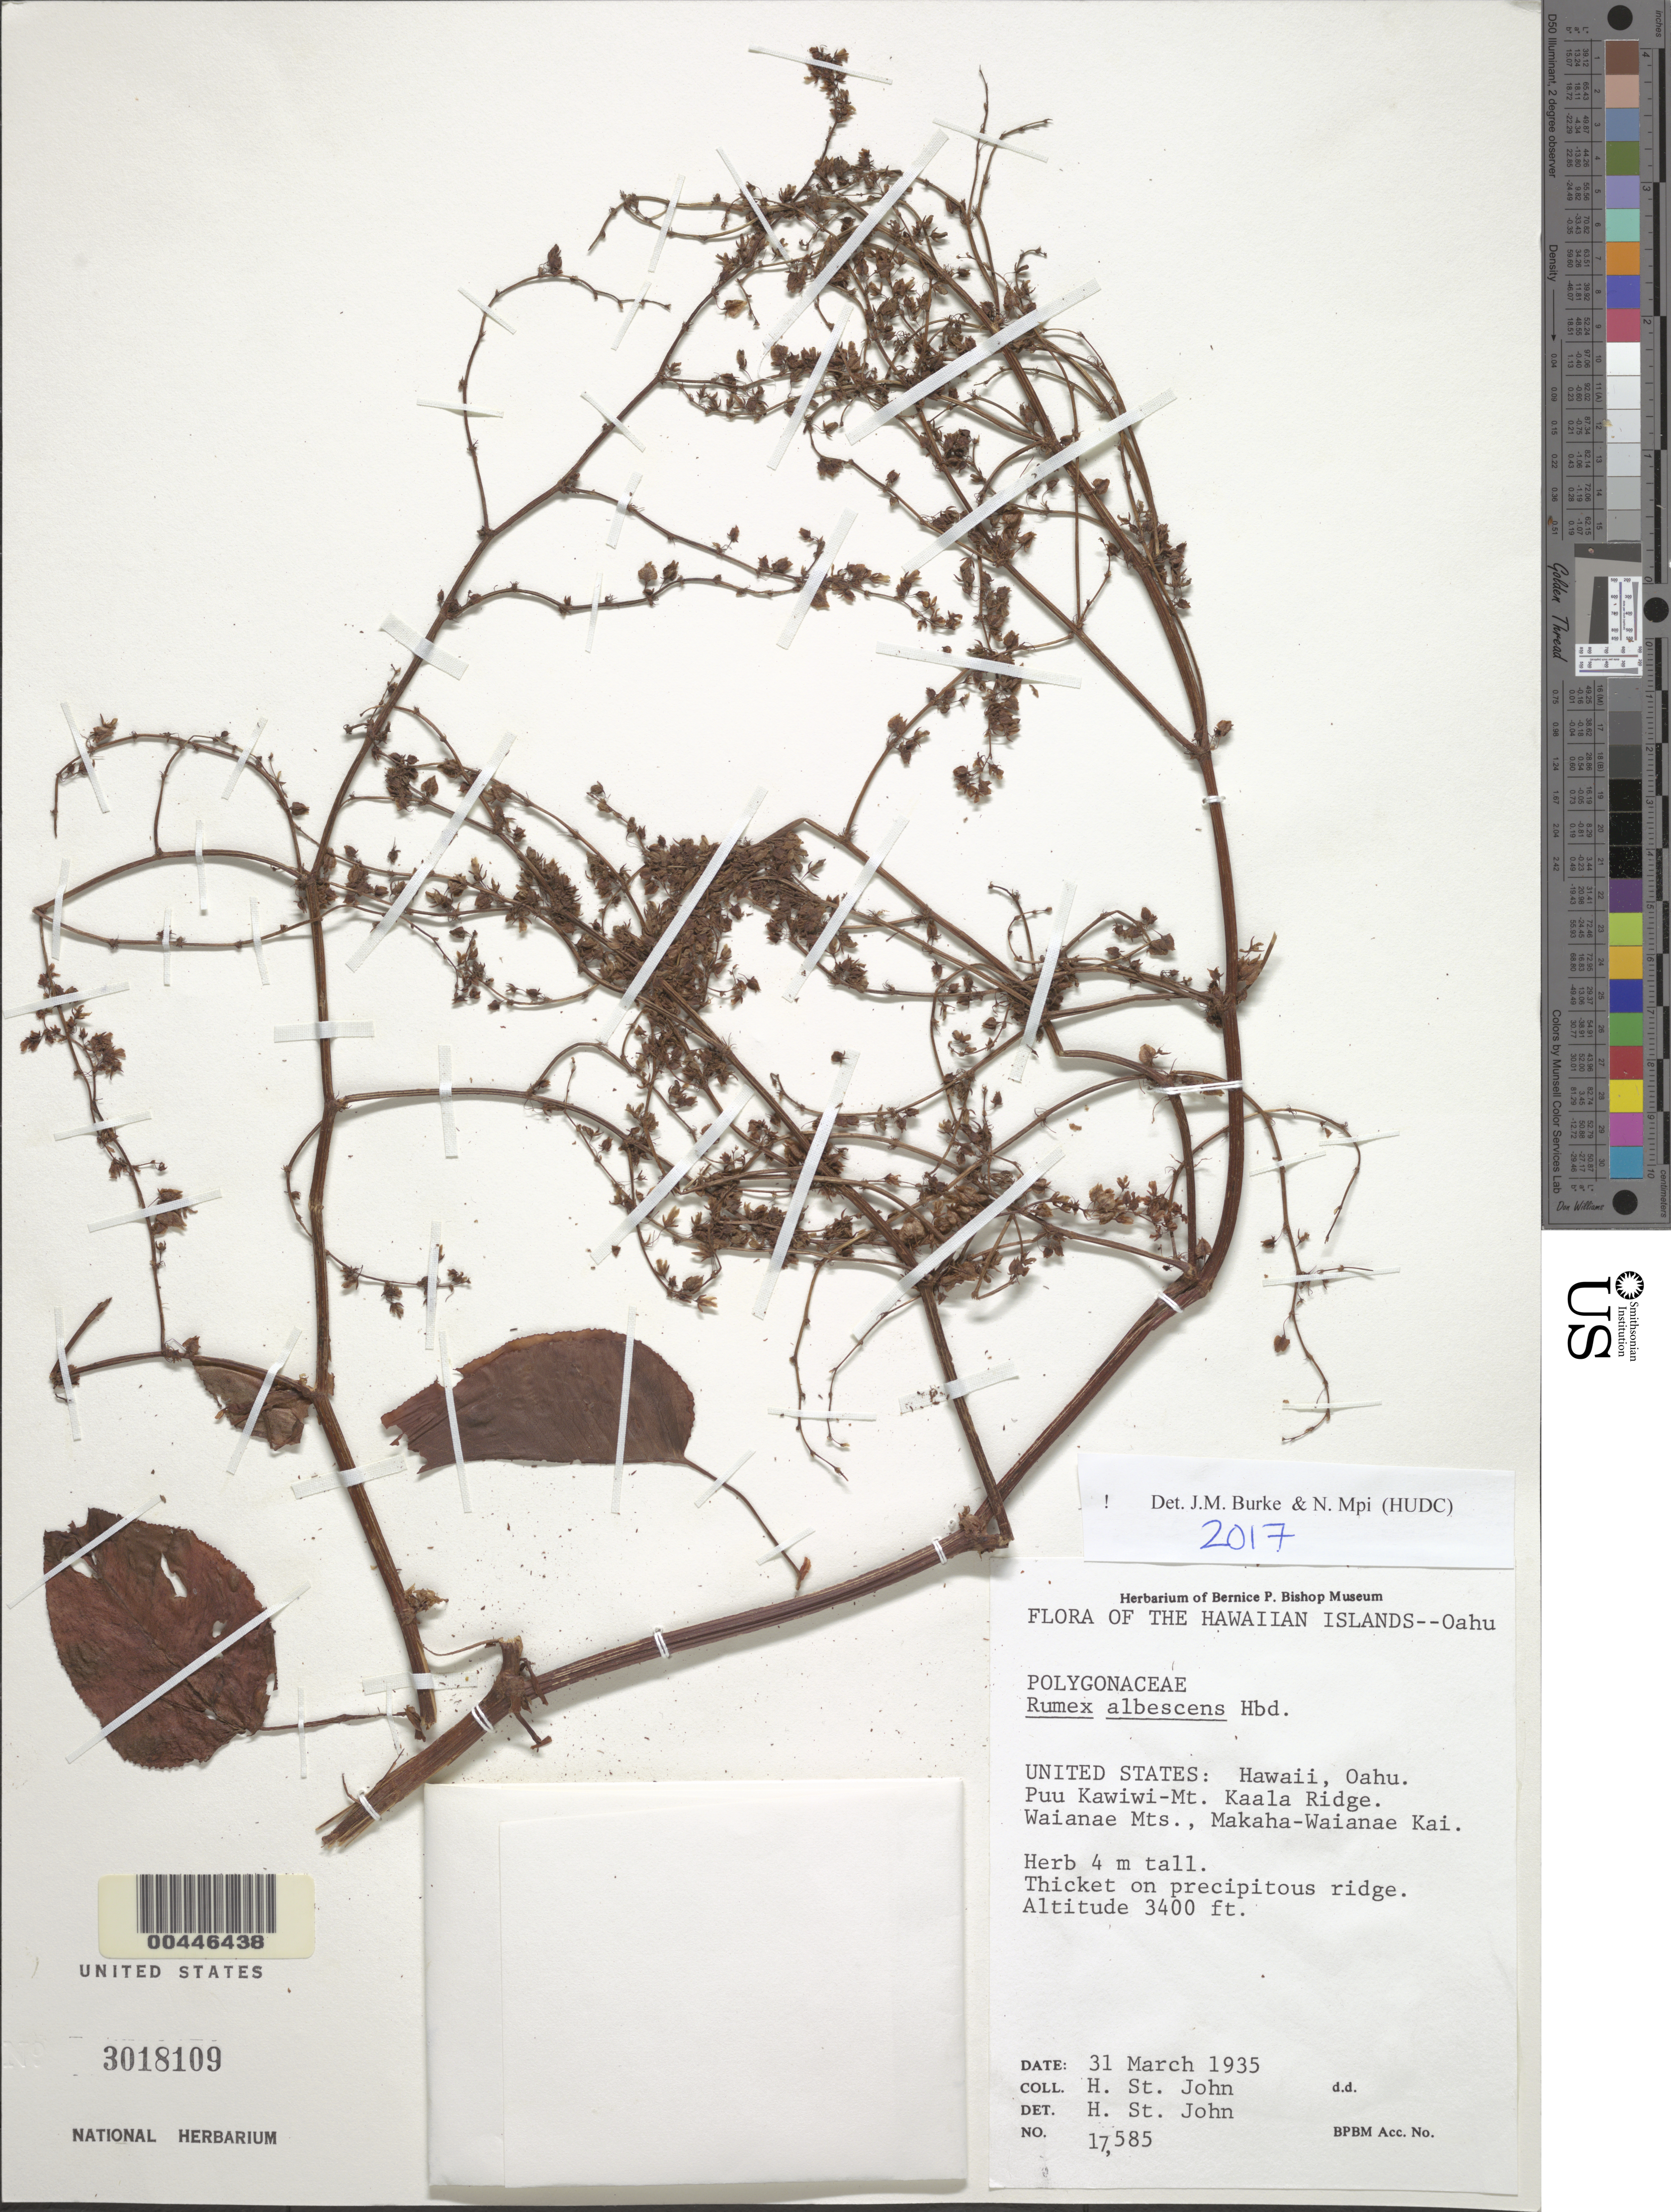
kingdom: Plantae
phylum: Tracheophyta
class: Magnoliopsida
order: Caryophyllales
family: Polygonaceae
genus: Rumex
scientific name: Rumex albescens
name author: Hillebr.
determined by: St. John, H.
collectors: H. St. John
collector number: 17585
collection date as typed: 31 Mar 1935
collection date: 1935-03-31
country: United States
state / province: Hawaii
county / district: Honolulu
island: Oahu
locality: Puu Kawiwi-Mt Kaala Ridge, Waianae Mts, Makaha-Waianae Kai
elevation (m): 1036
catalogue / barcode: US 3018109